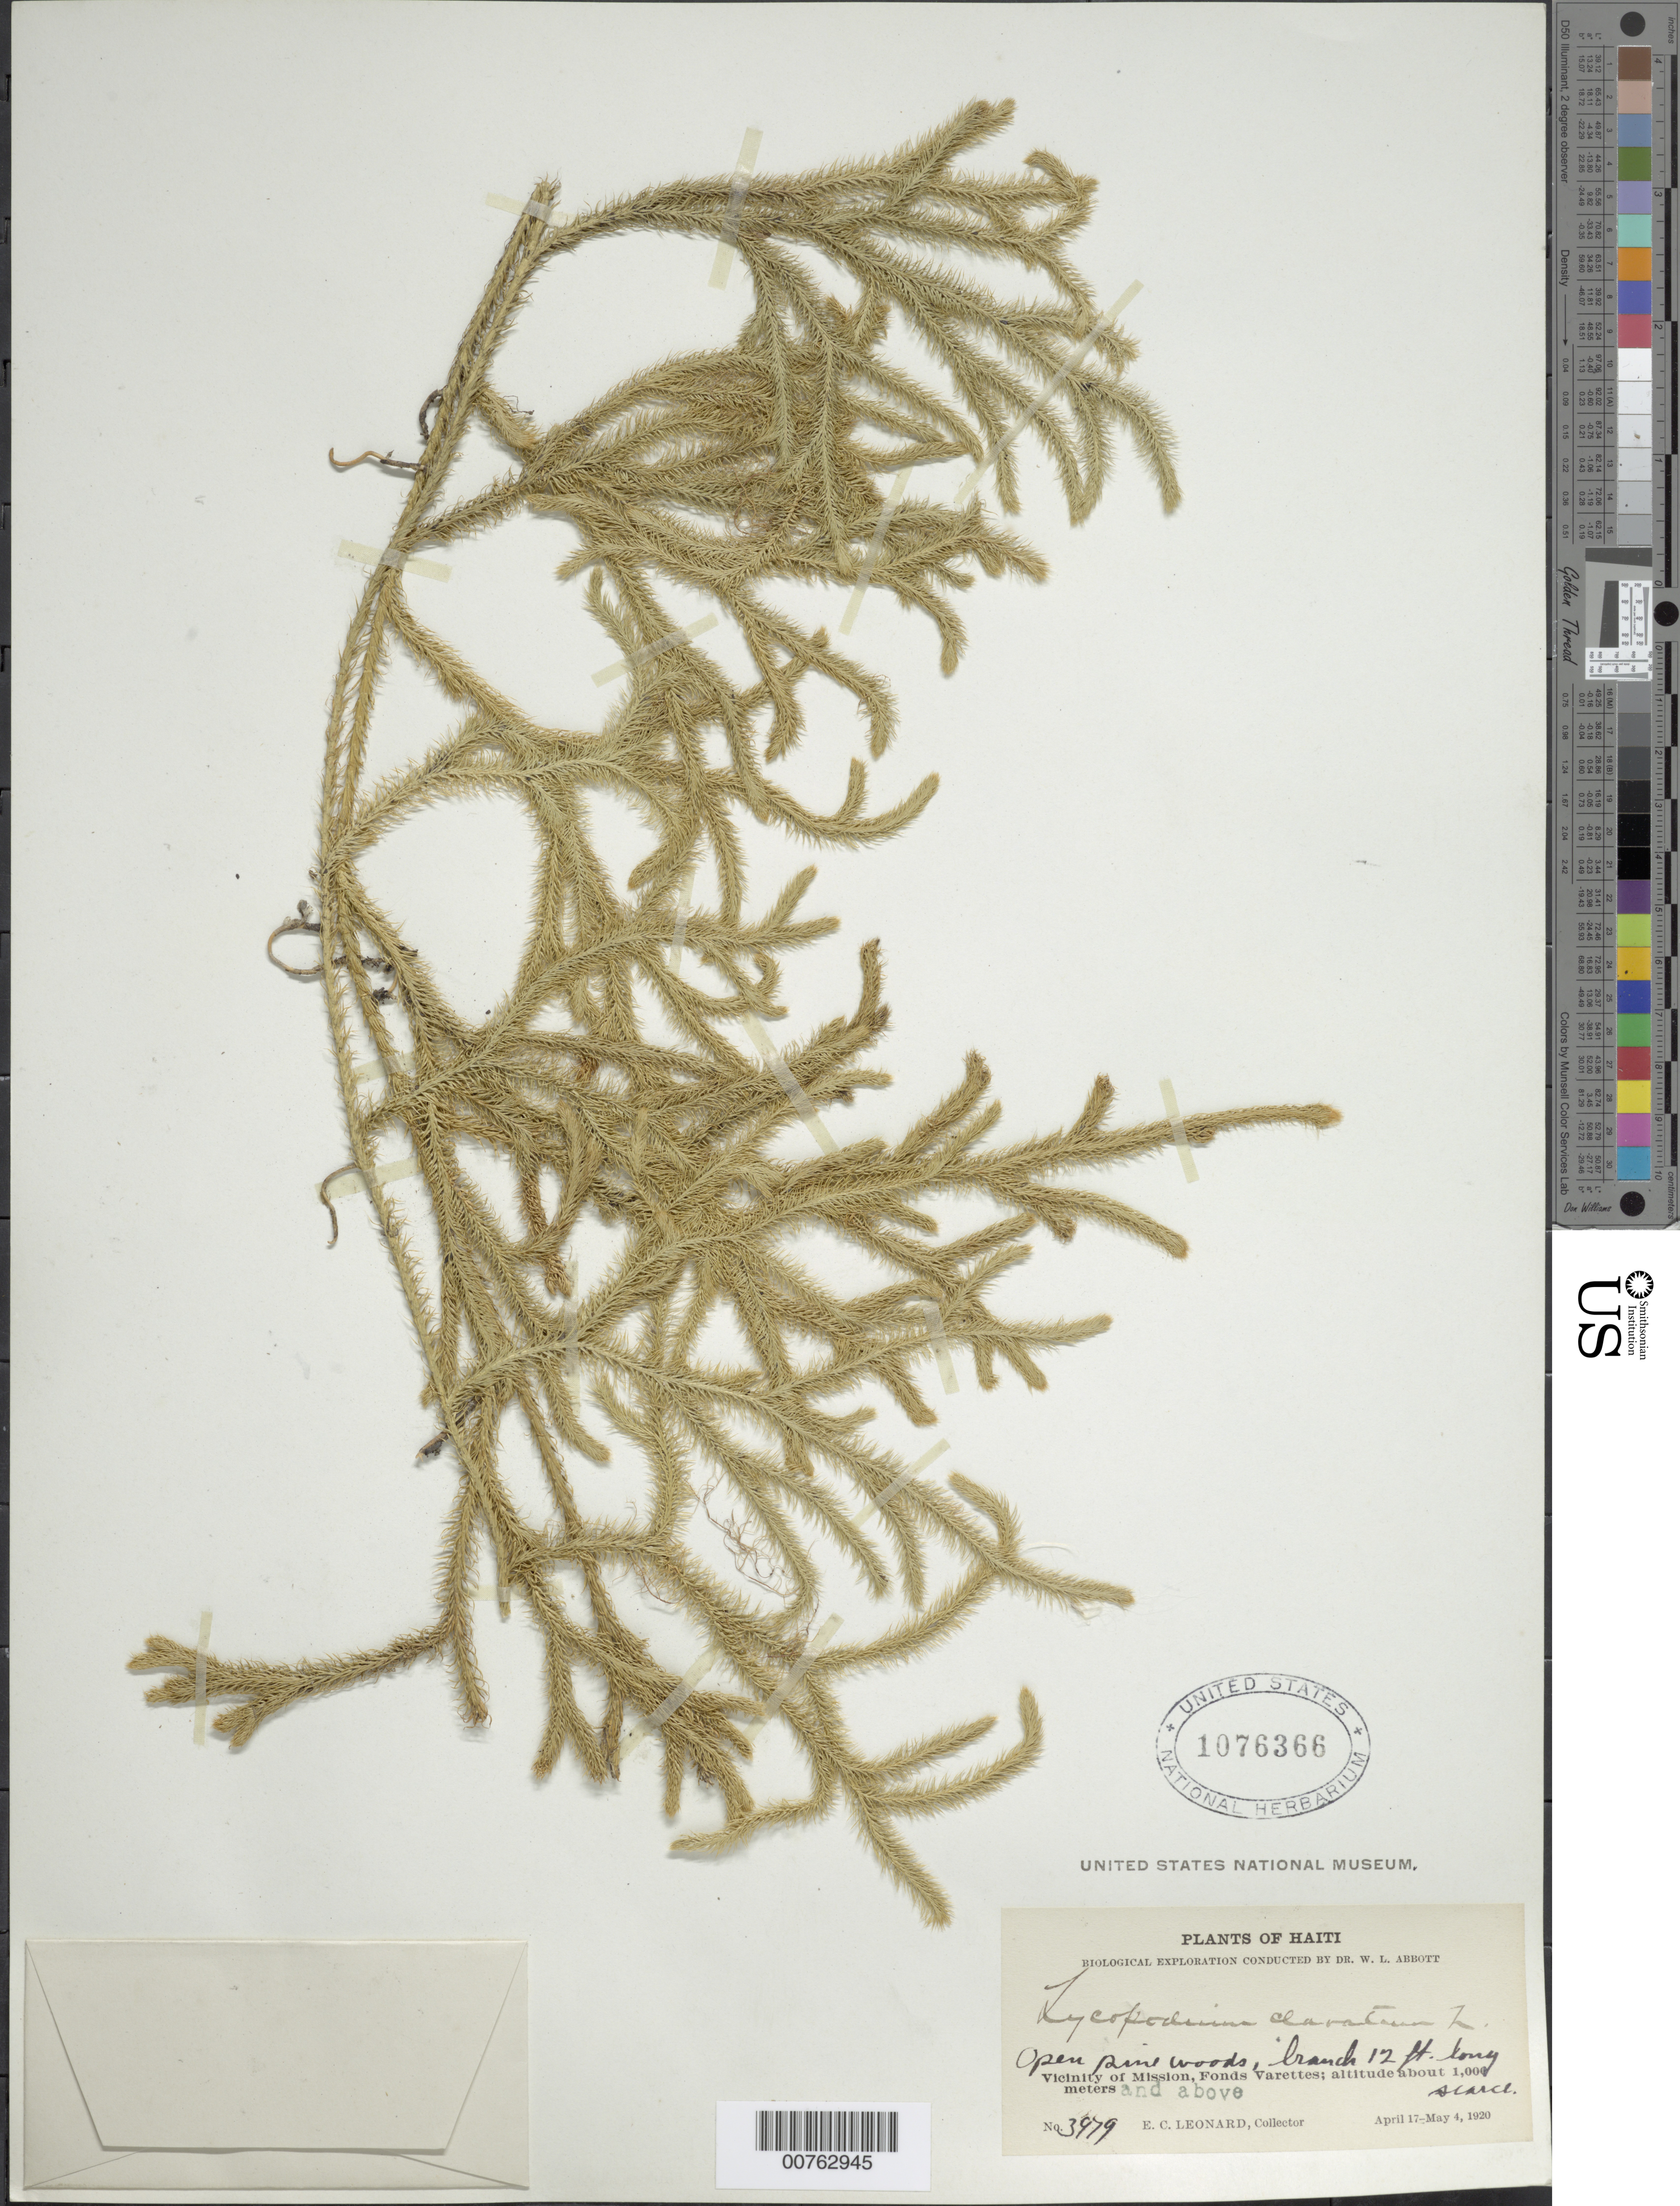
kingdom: Plantae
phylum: Tracheophyta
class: Lycopodiopsida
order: Lycopodiales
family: Lycopodiaceae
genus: Lycopodium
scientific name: Lycopodium clavatum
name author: L.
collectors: E. C. Leonard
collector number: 3979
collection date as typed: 17 Apr 1920 to 04 May 1920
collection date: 1920-04-17/1920-05-04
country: Haiti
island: Hispaniola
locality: Vicinity of Mission Varettes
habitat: Open pine woods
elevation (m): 10000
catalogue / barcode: US 1076366